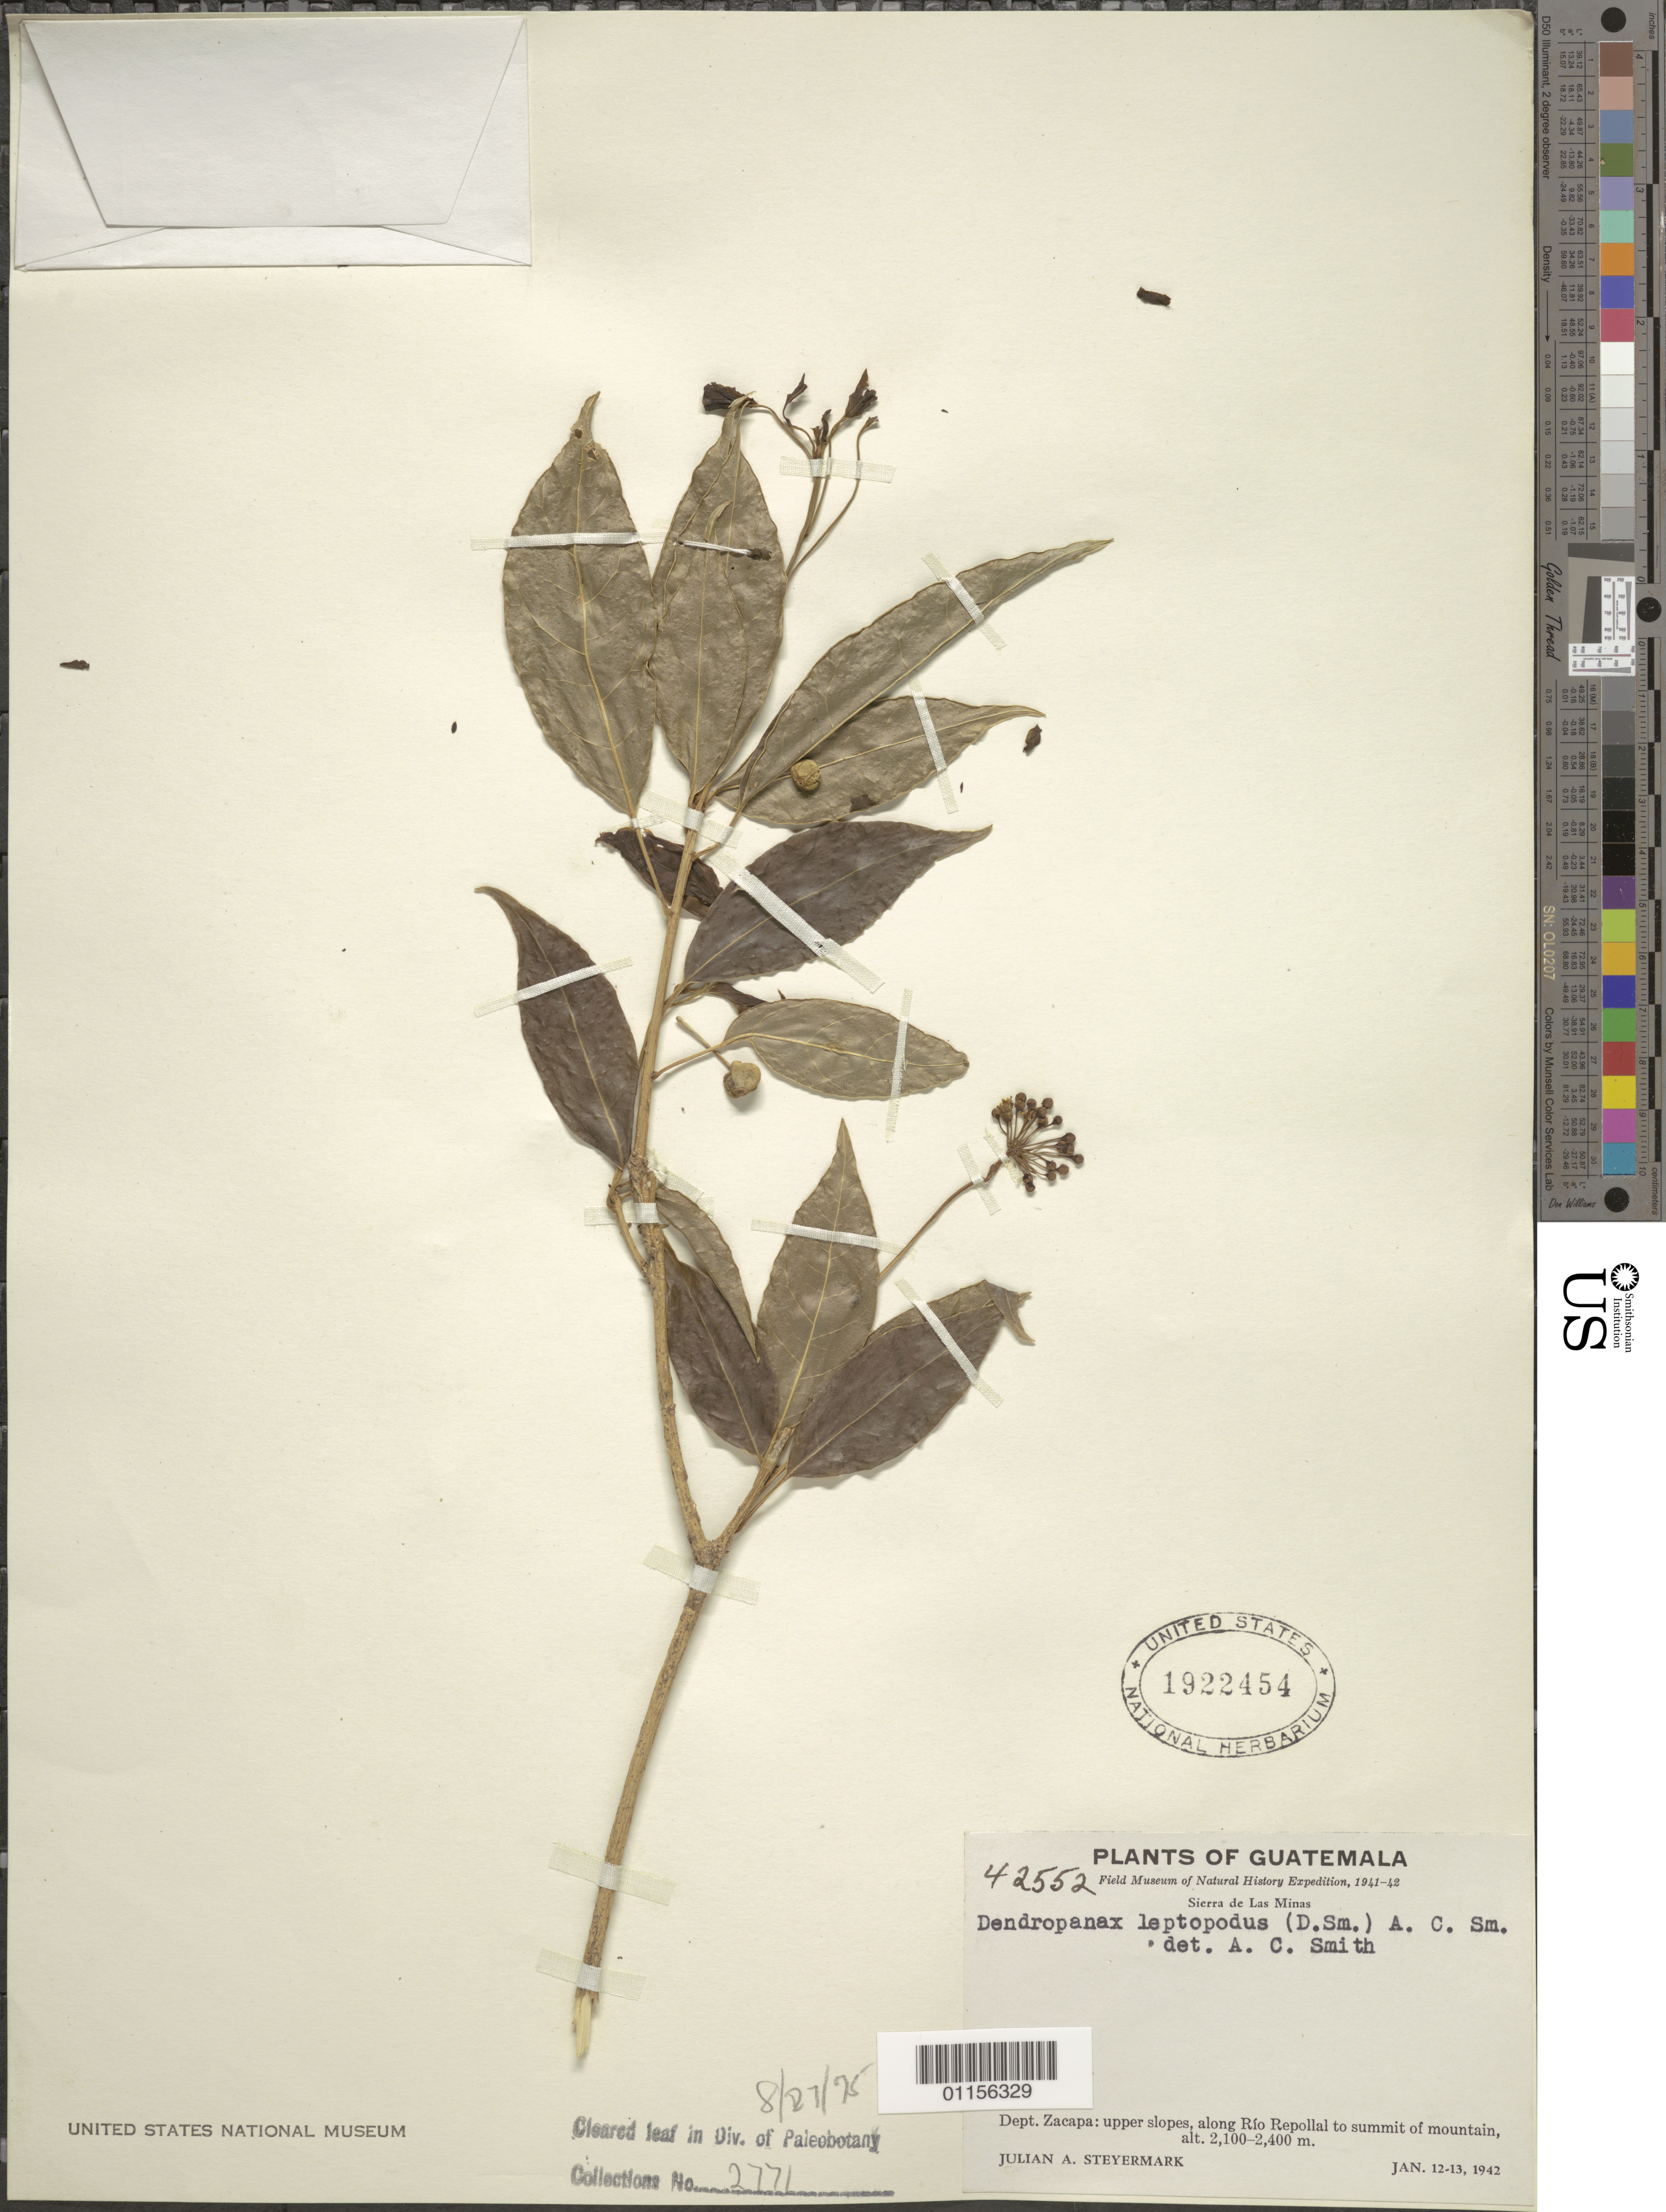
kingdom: Plantae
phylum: Tracheophyta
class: Magnoliopsida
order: Apiales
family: Araliaceae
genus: Dendropanax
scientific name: Dendropanax leptopodus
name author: (Donn. Sm.) A.C. Sm.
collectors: J. Steyermark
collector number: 42552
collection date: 1942-01-12/1942-01-13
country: Guatemala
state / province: Zacapa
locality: Sierra de Las Minas. Along Rio Repollal.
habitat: Upper slopes to summit of mountain.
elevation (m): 2100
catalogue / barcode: US 1922454